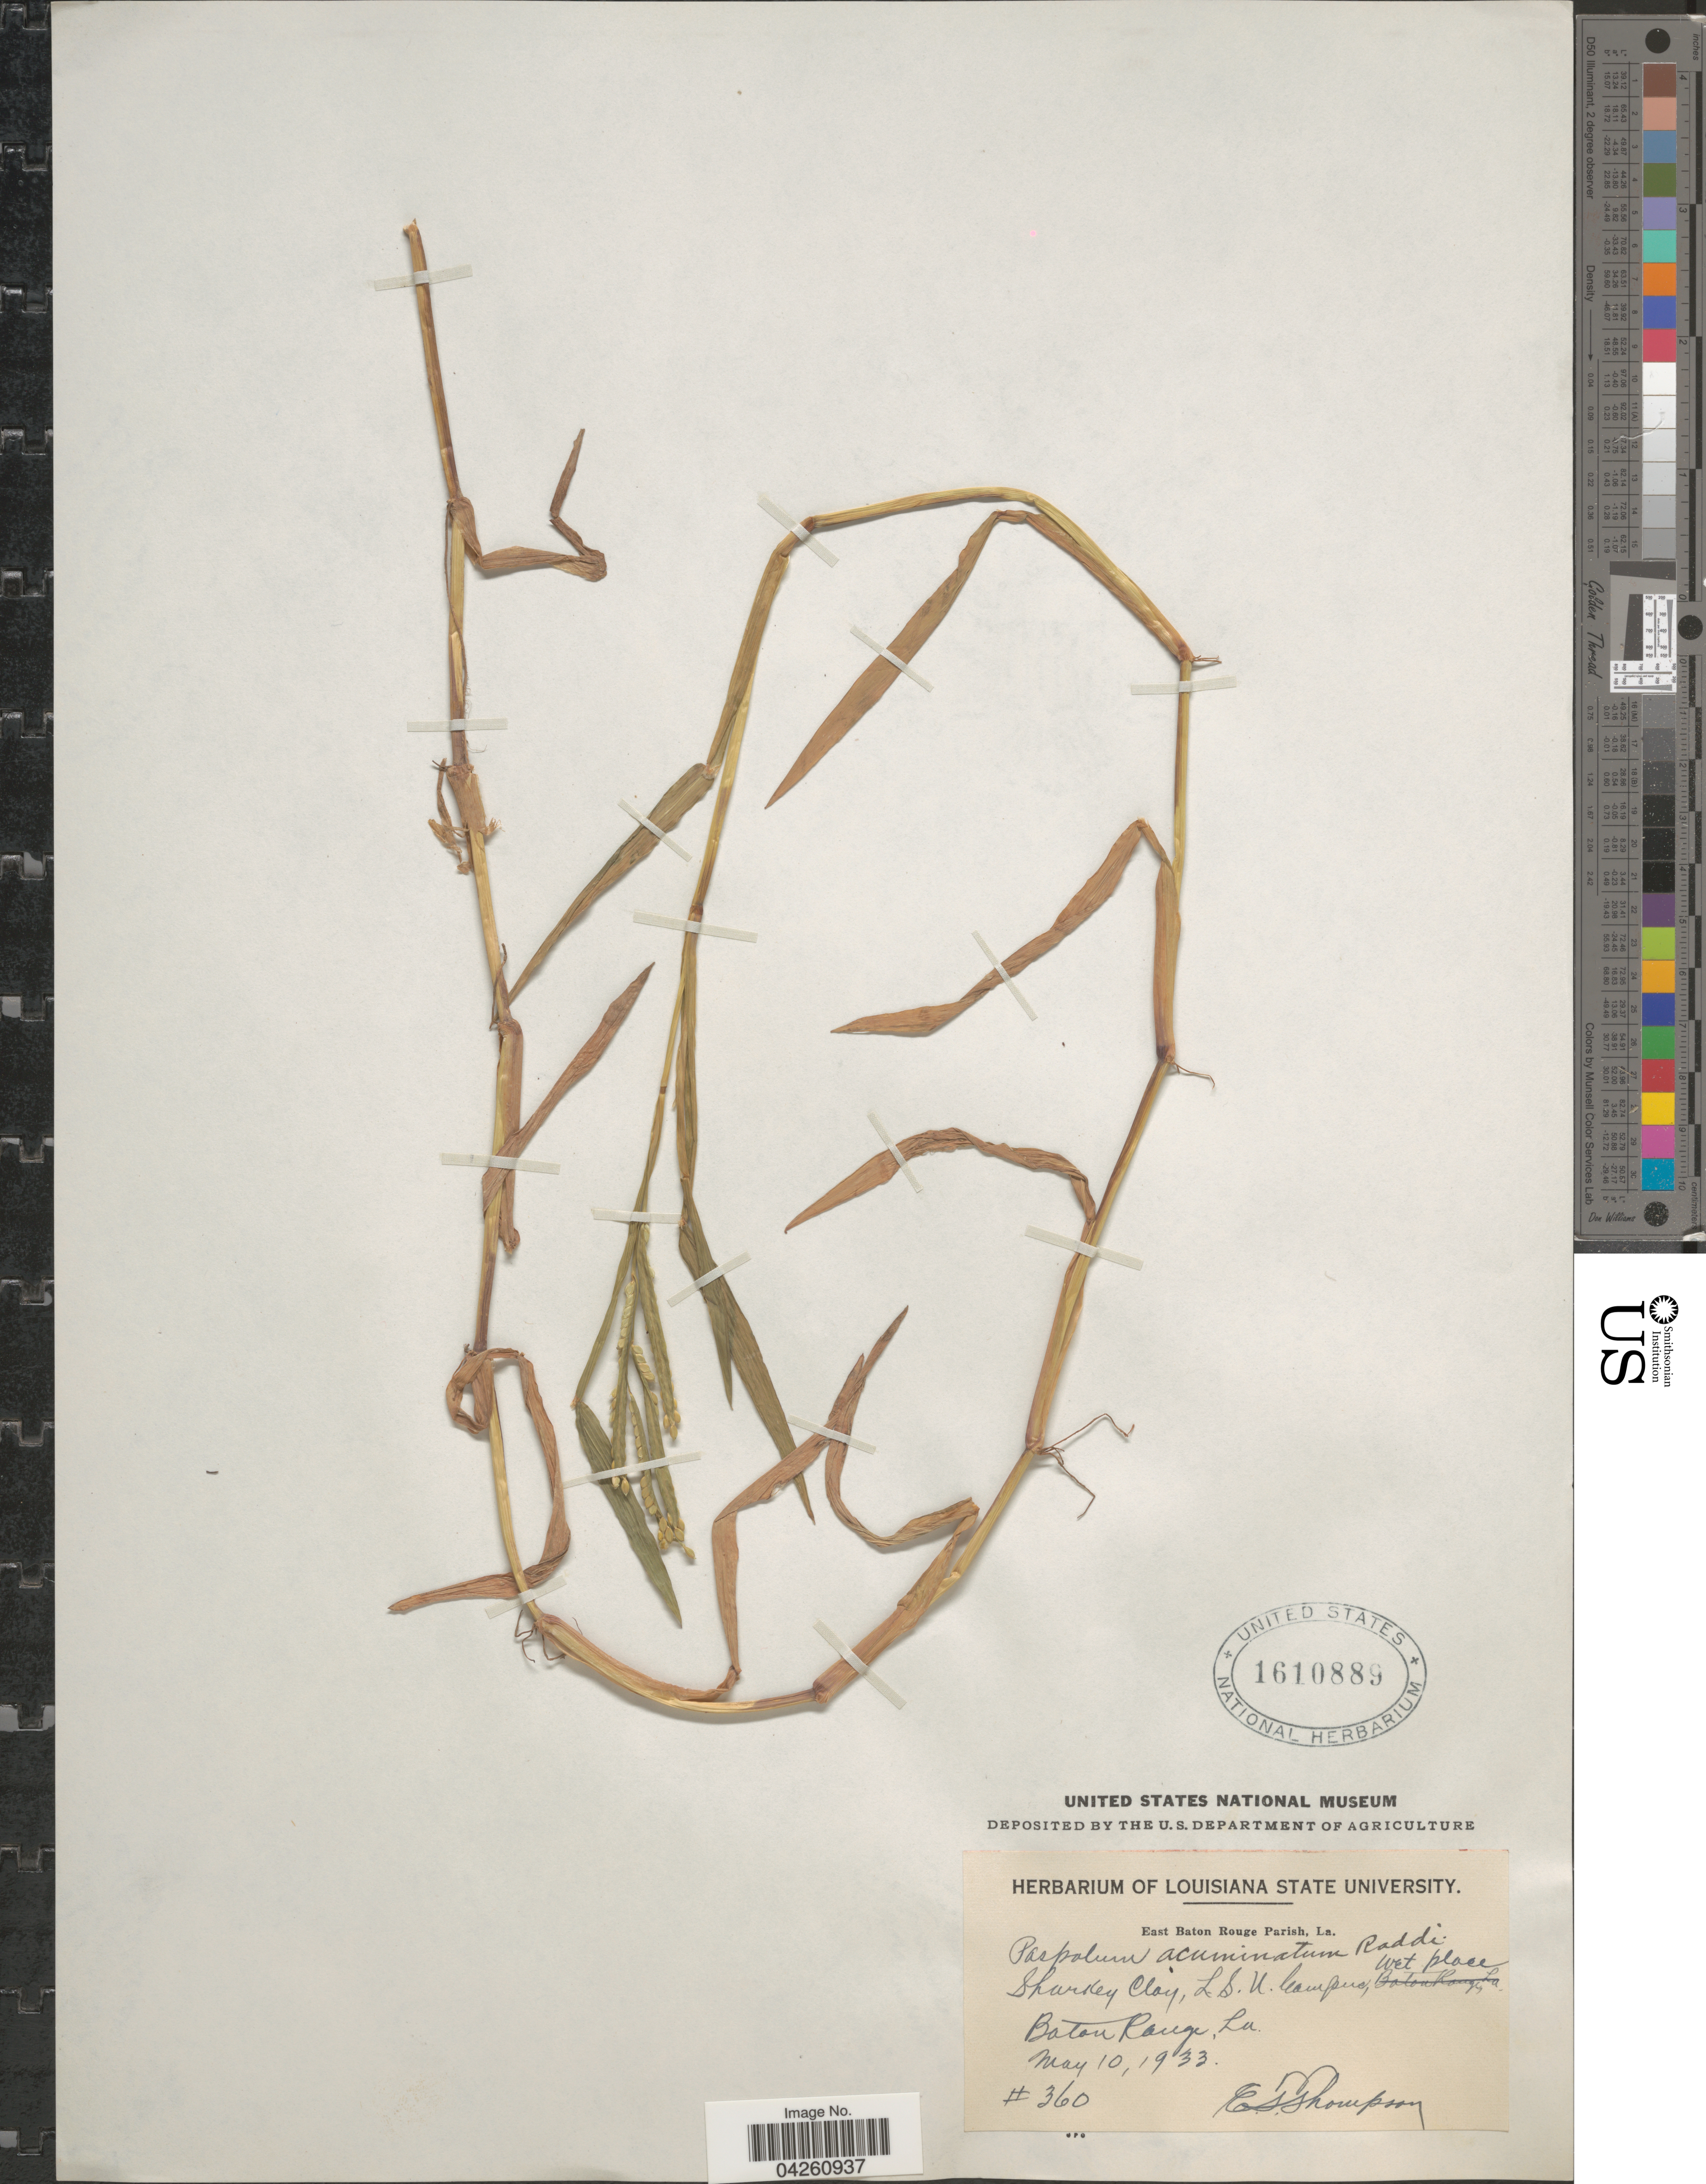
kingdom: Plantae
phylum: Tracheophyta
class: Liliopsida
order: Poales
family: Poaceae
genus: Paspalum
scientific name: Paspalum acuminatum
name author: Raddi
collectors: E. J. Thompson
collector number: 360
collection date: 1933-05-10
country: United States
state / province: Louisiana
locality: Sharkey Clay, L. S. U. Campus, wet place Baton Range.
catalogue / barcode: US 1610889